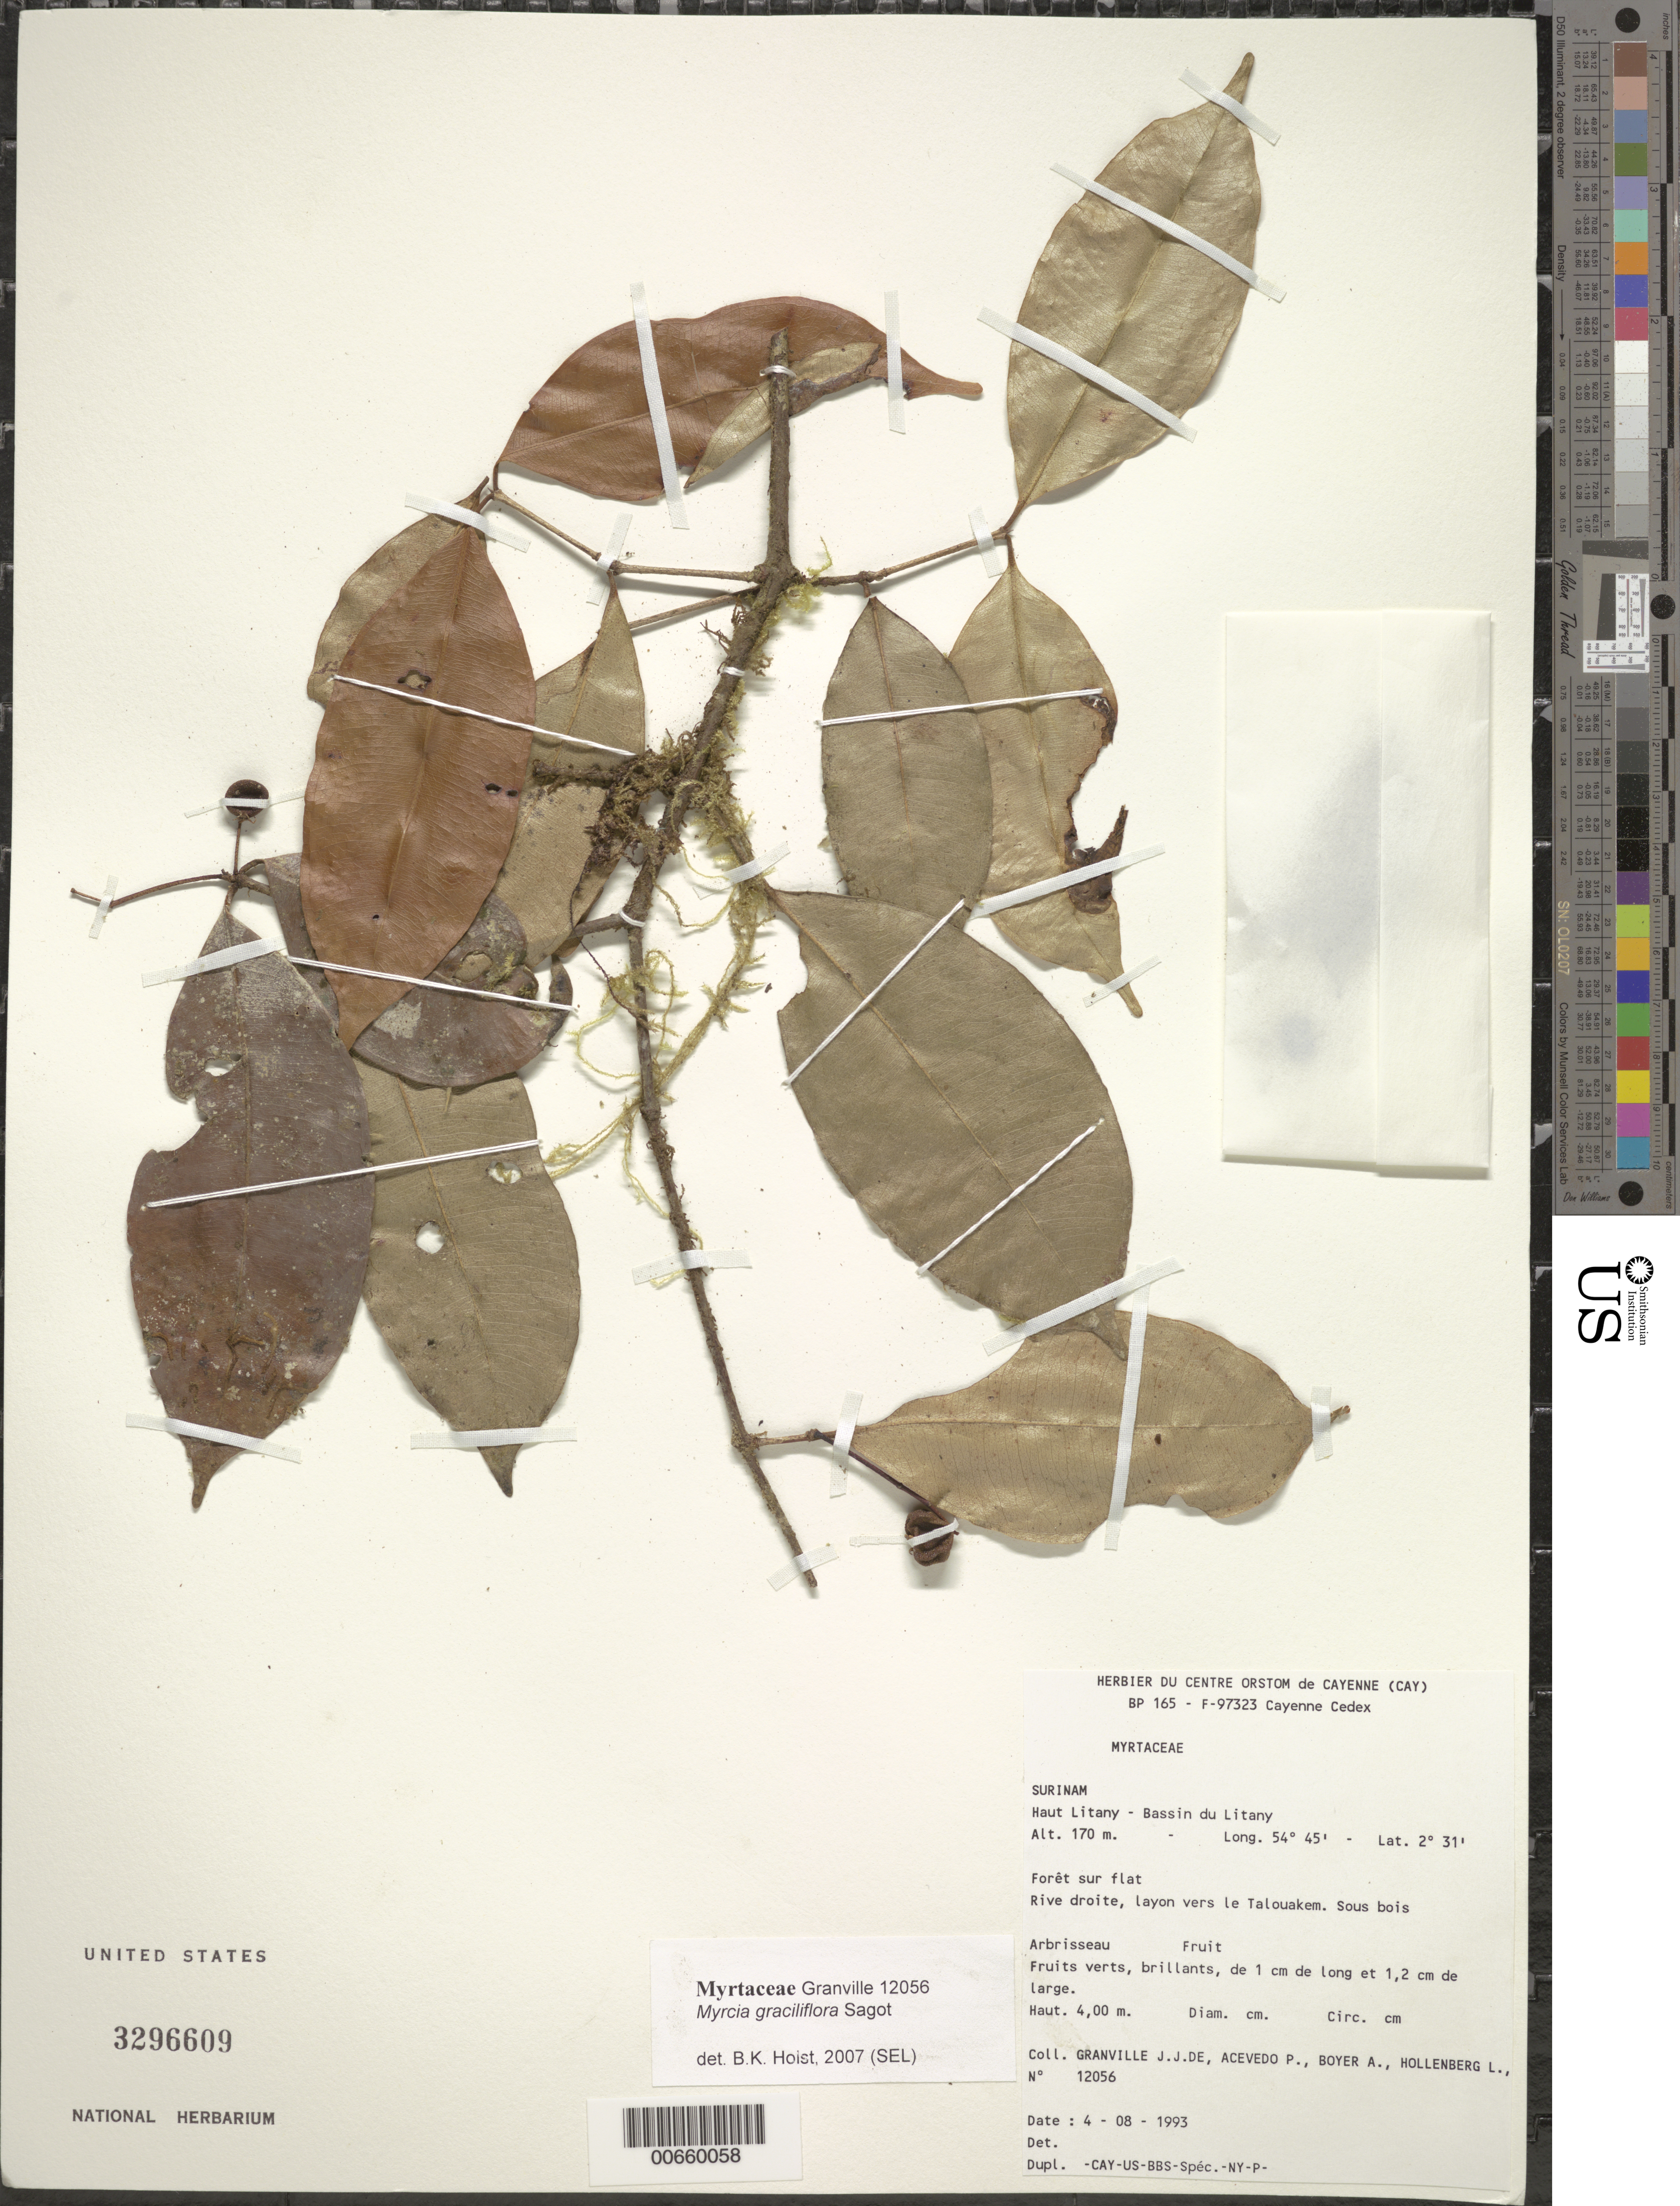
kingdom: Plantae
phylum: Tracheophyta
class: Magnoliopsida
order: Myrtales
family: Myrtaceae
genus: Myrcia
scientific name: Myrcia graciliflora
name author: Sagot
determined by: Holst, Bruce K.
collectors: J.-J. de Granville, P. Acevedo-Rodr., A. Boyer & L. Hollenberg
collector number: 12056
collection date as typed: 4-Aug-93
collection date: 1993-08-04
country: Suriname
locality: Haut Litany, Bassin du Litany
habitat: Forest on flatland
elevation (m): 170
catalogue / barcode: US 3296609